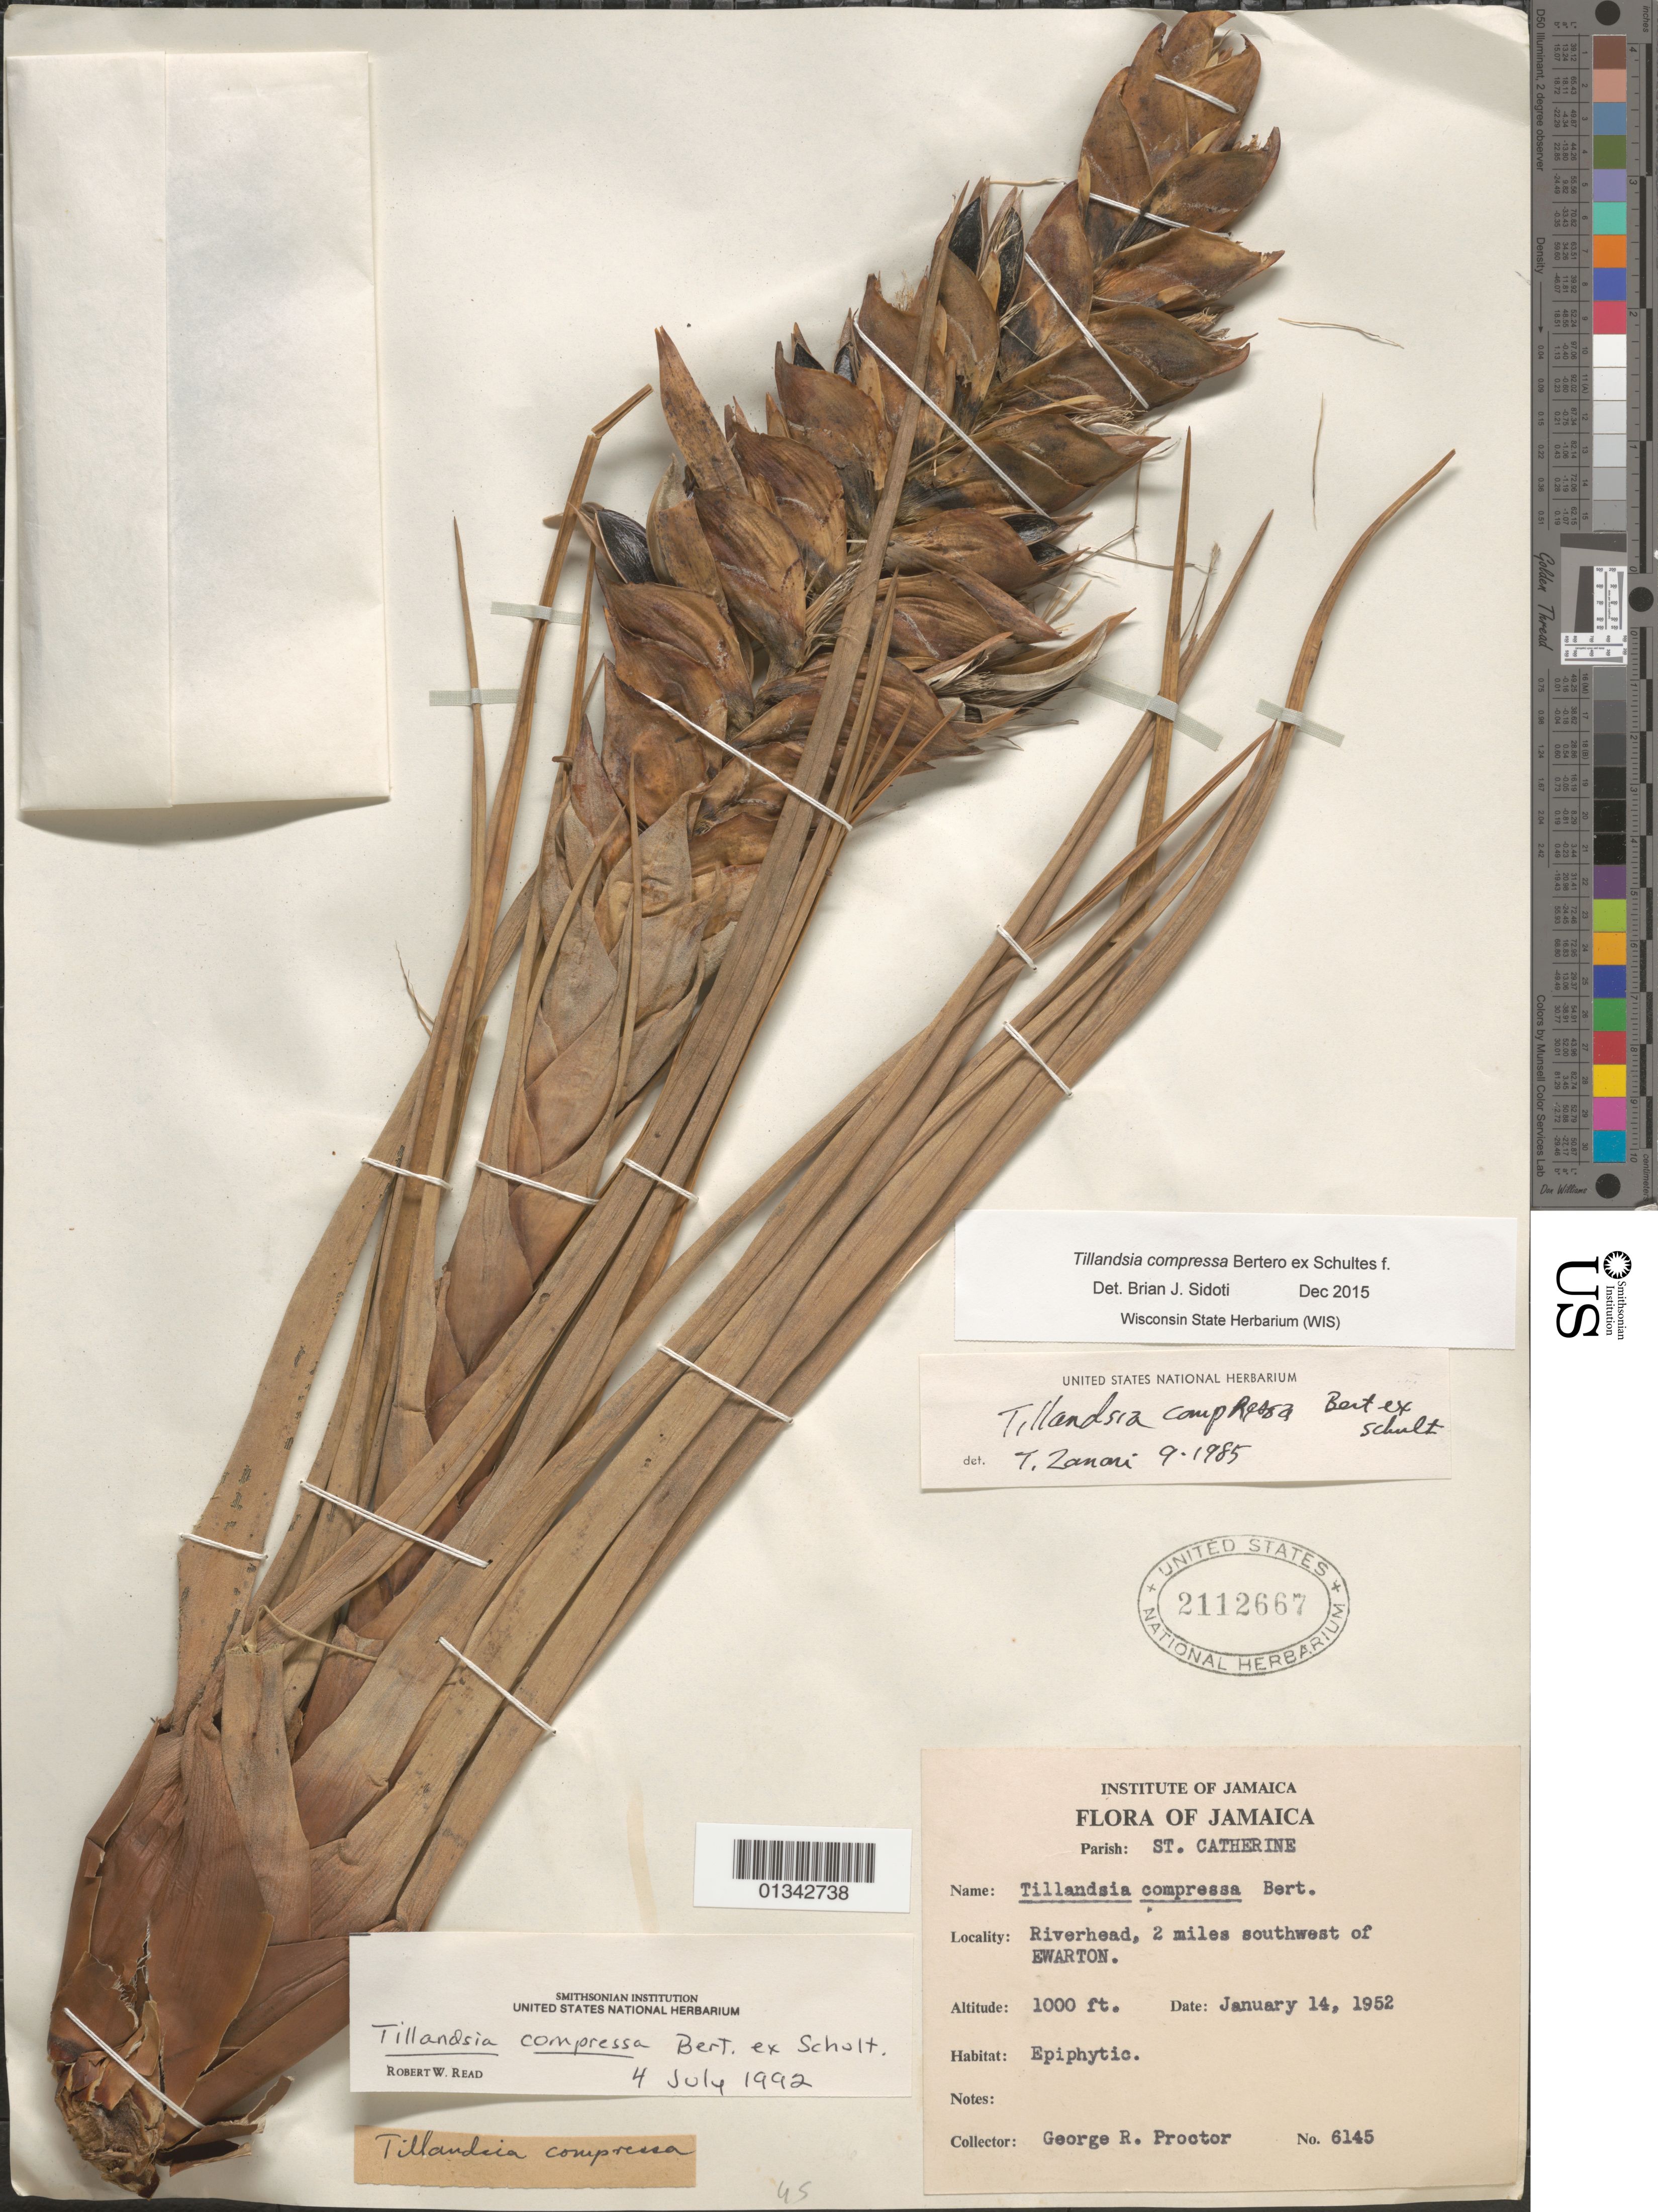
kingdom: Plantae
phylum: Tracheophyta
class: Liliopsida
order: Poales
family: Bromeliaceae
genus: Tillandsia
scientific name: Tillandsia compressa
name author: Bertero ex Schult. & Schult. f.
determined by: Sidoti, B. J.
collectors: G. R. Proctor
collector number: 6145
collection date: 1952-01-14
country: Jamaica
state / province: Saint Catherine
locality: Riverhead, 2 miles SW of Ewarton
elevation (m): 305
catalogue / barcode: US 2112667